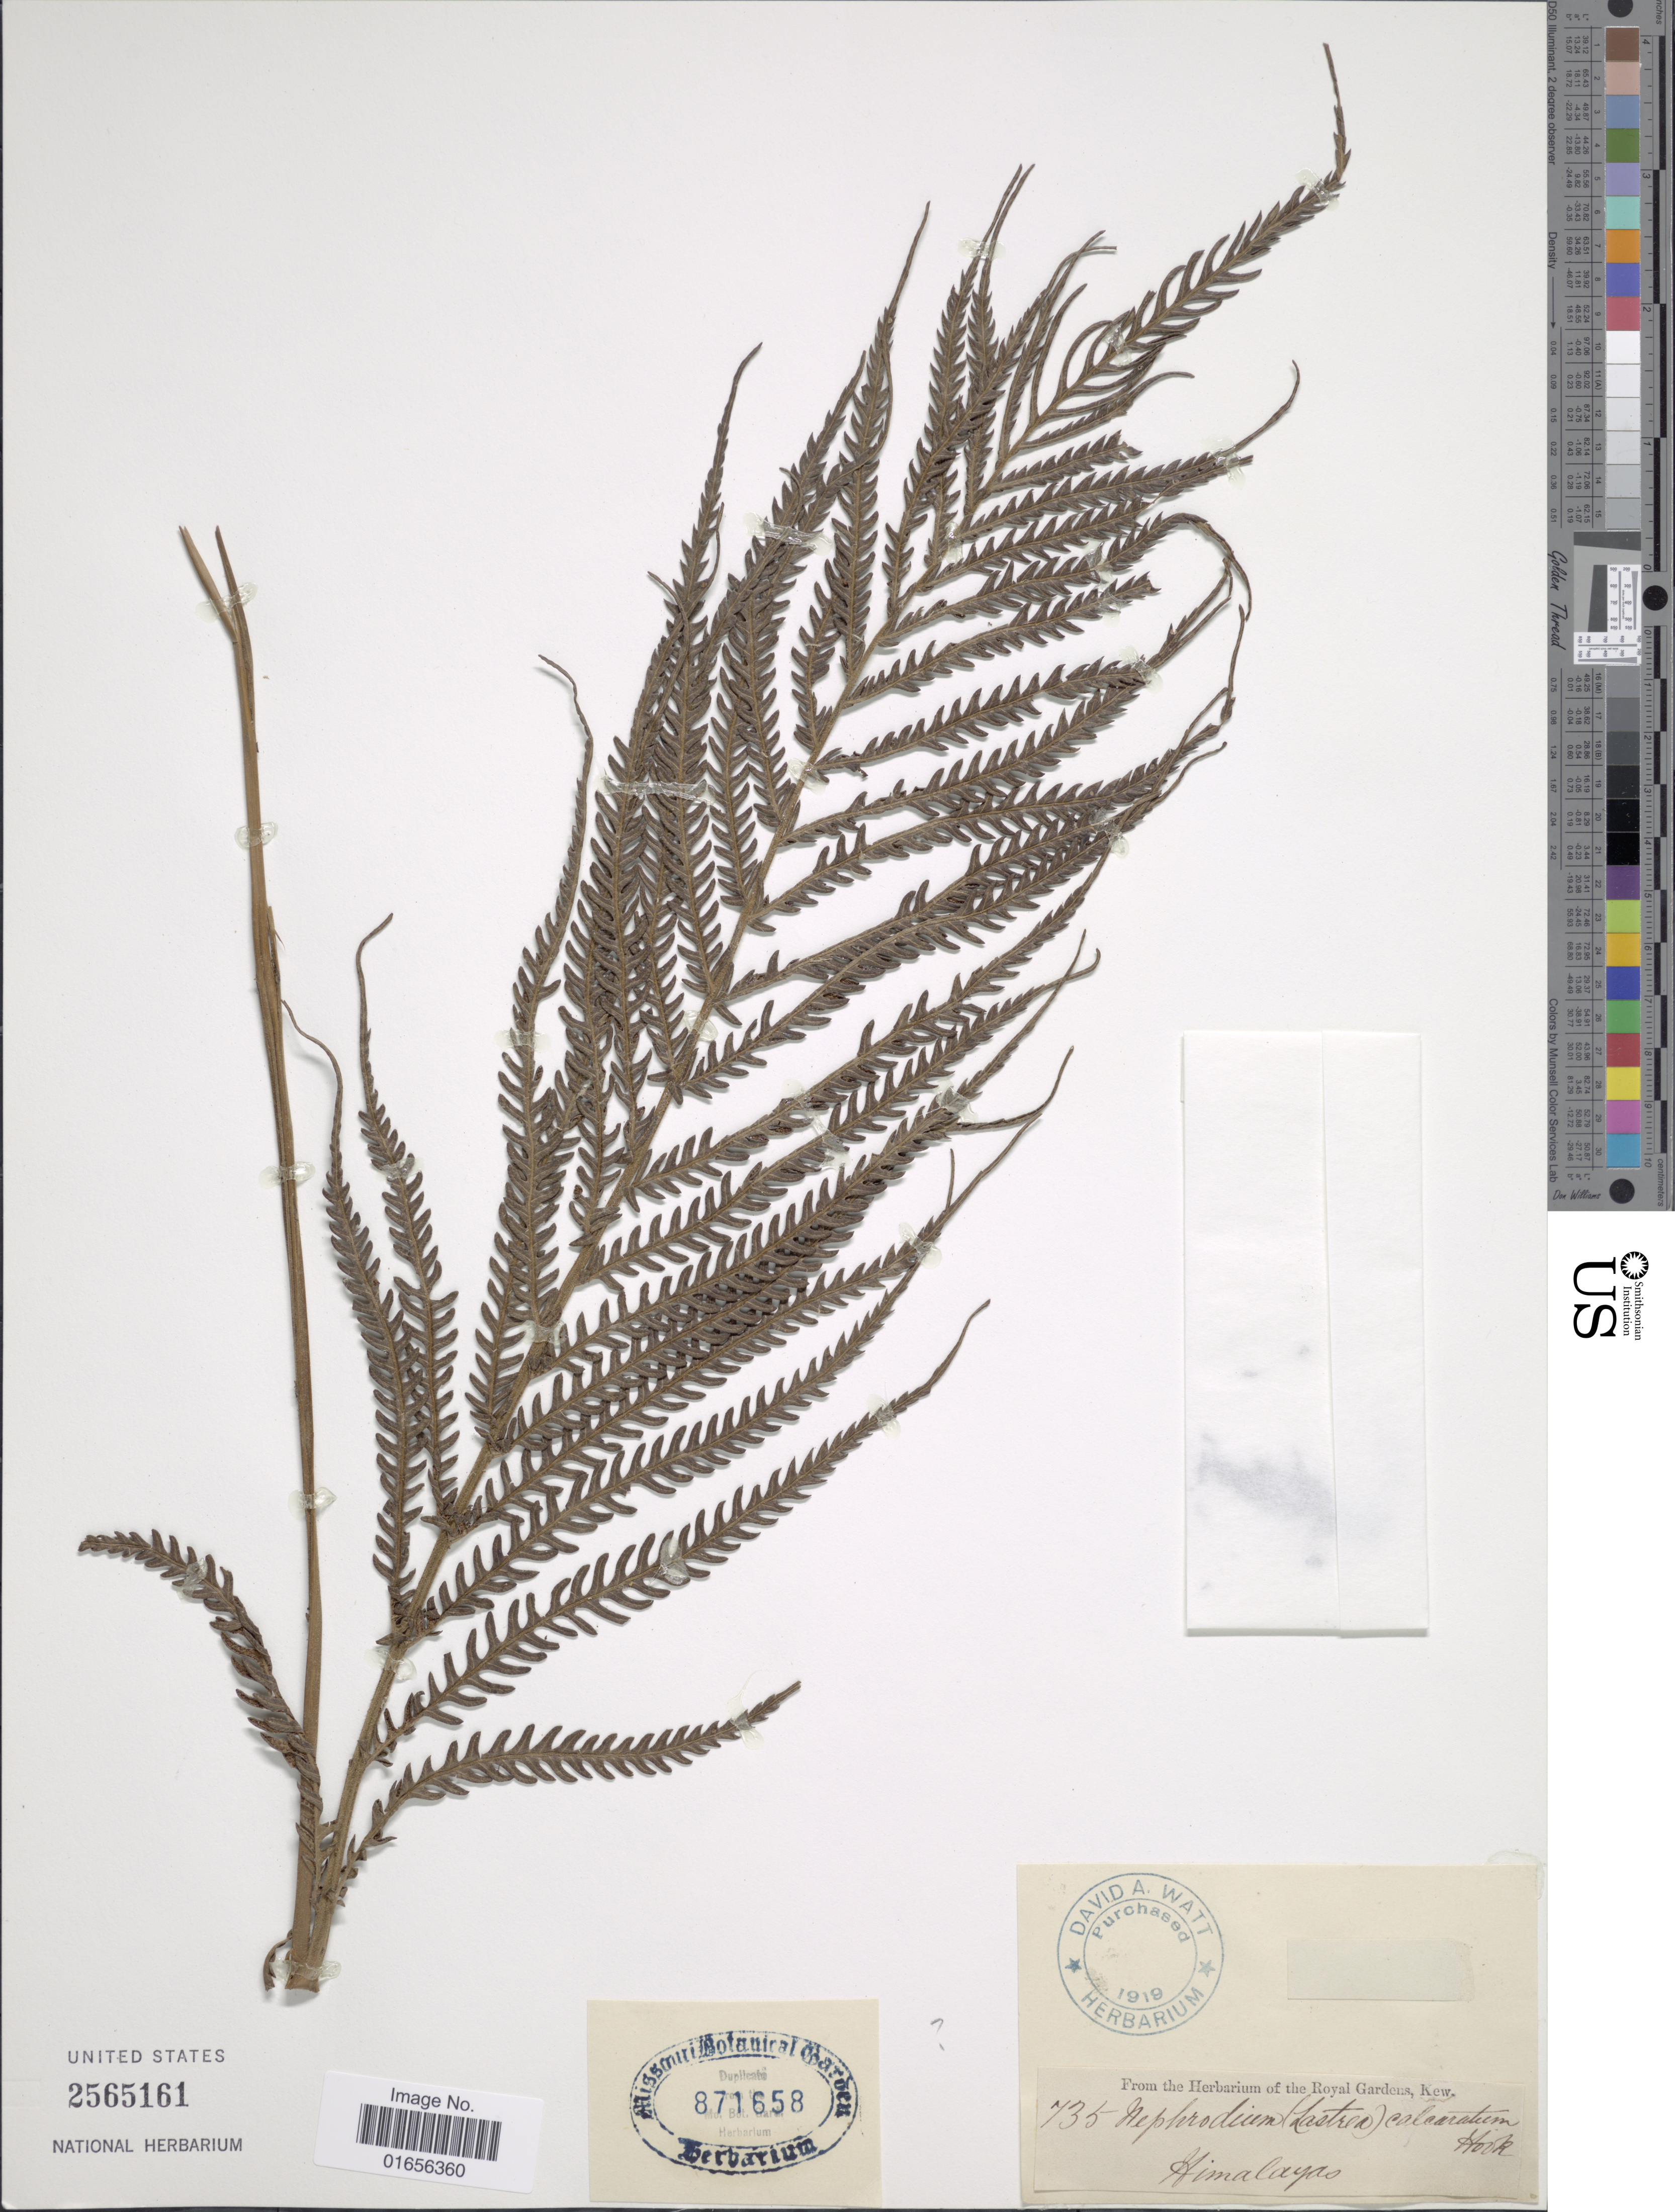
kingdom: Plantae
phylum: Tracheophyta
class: Polypodiopsida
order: Polypodiales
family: Thelypteridaceae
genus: Trigonospora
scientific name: Trigonospora calcarata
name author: (Blume) Holttum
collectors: D. A. P. Watt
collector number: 735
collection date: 1919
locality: Himalayas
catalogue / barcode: US 2565161